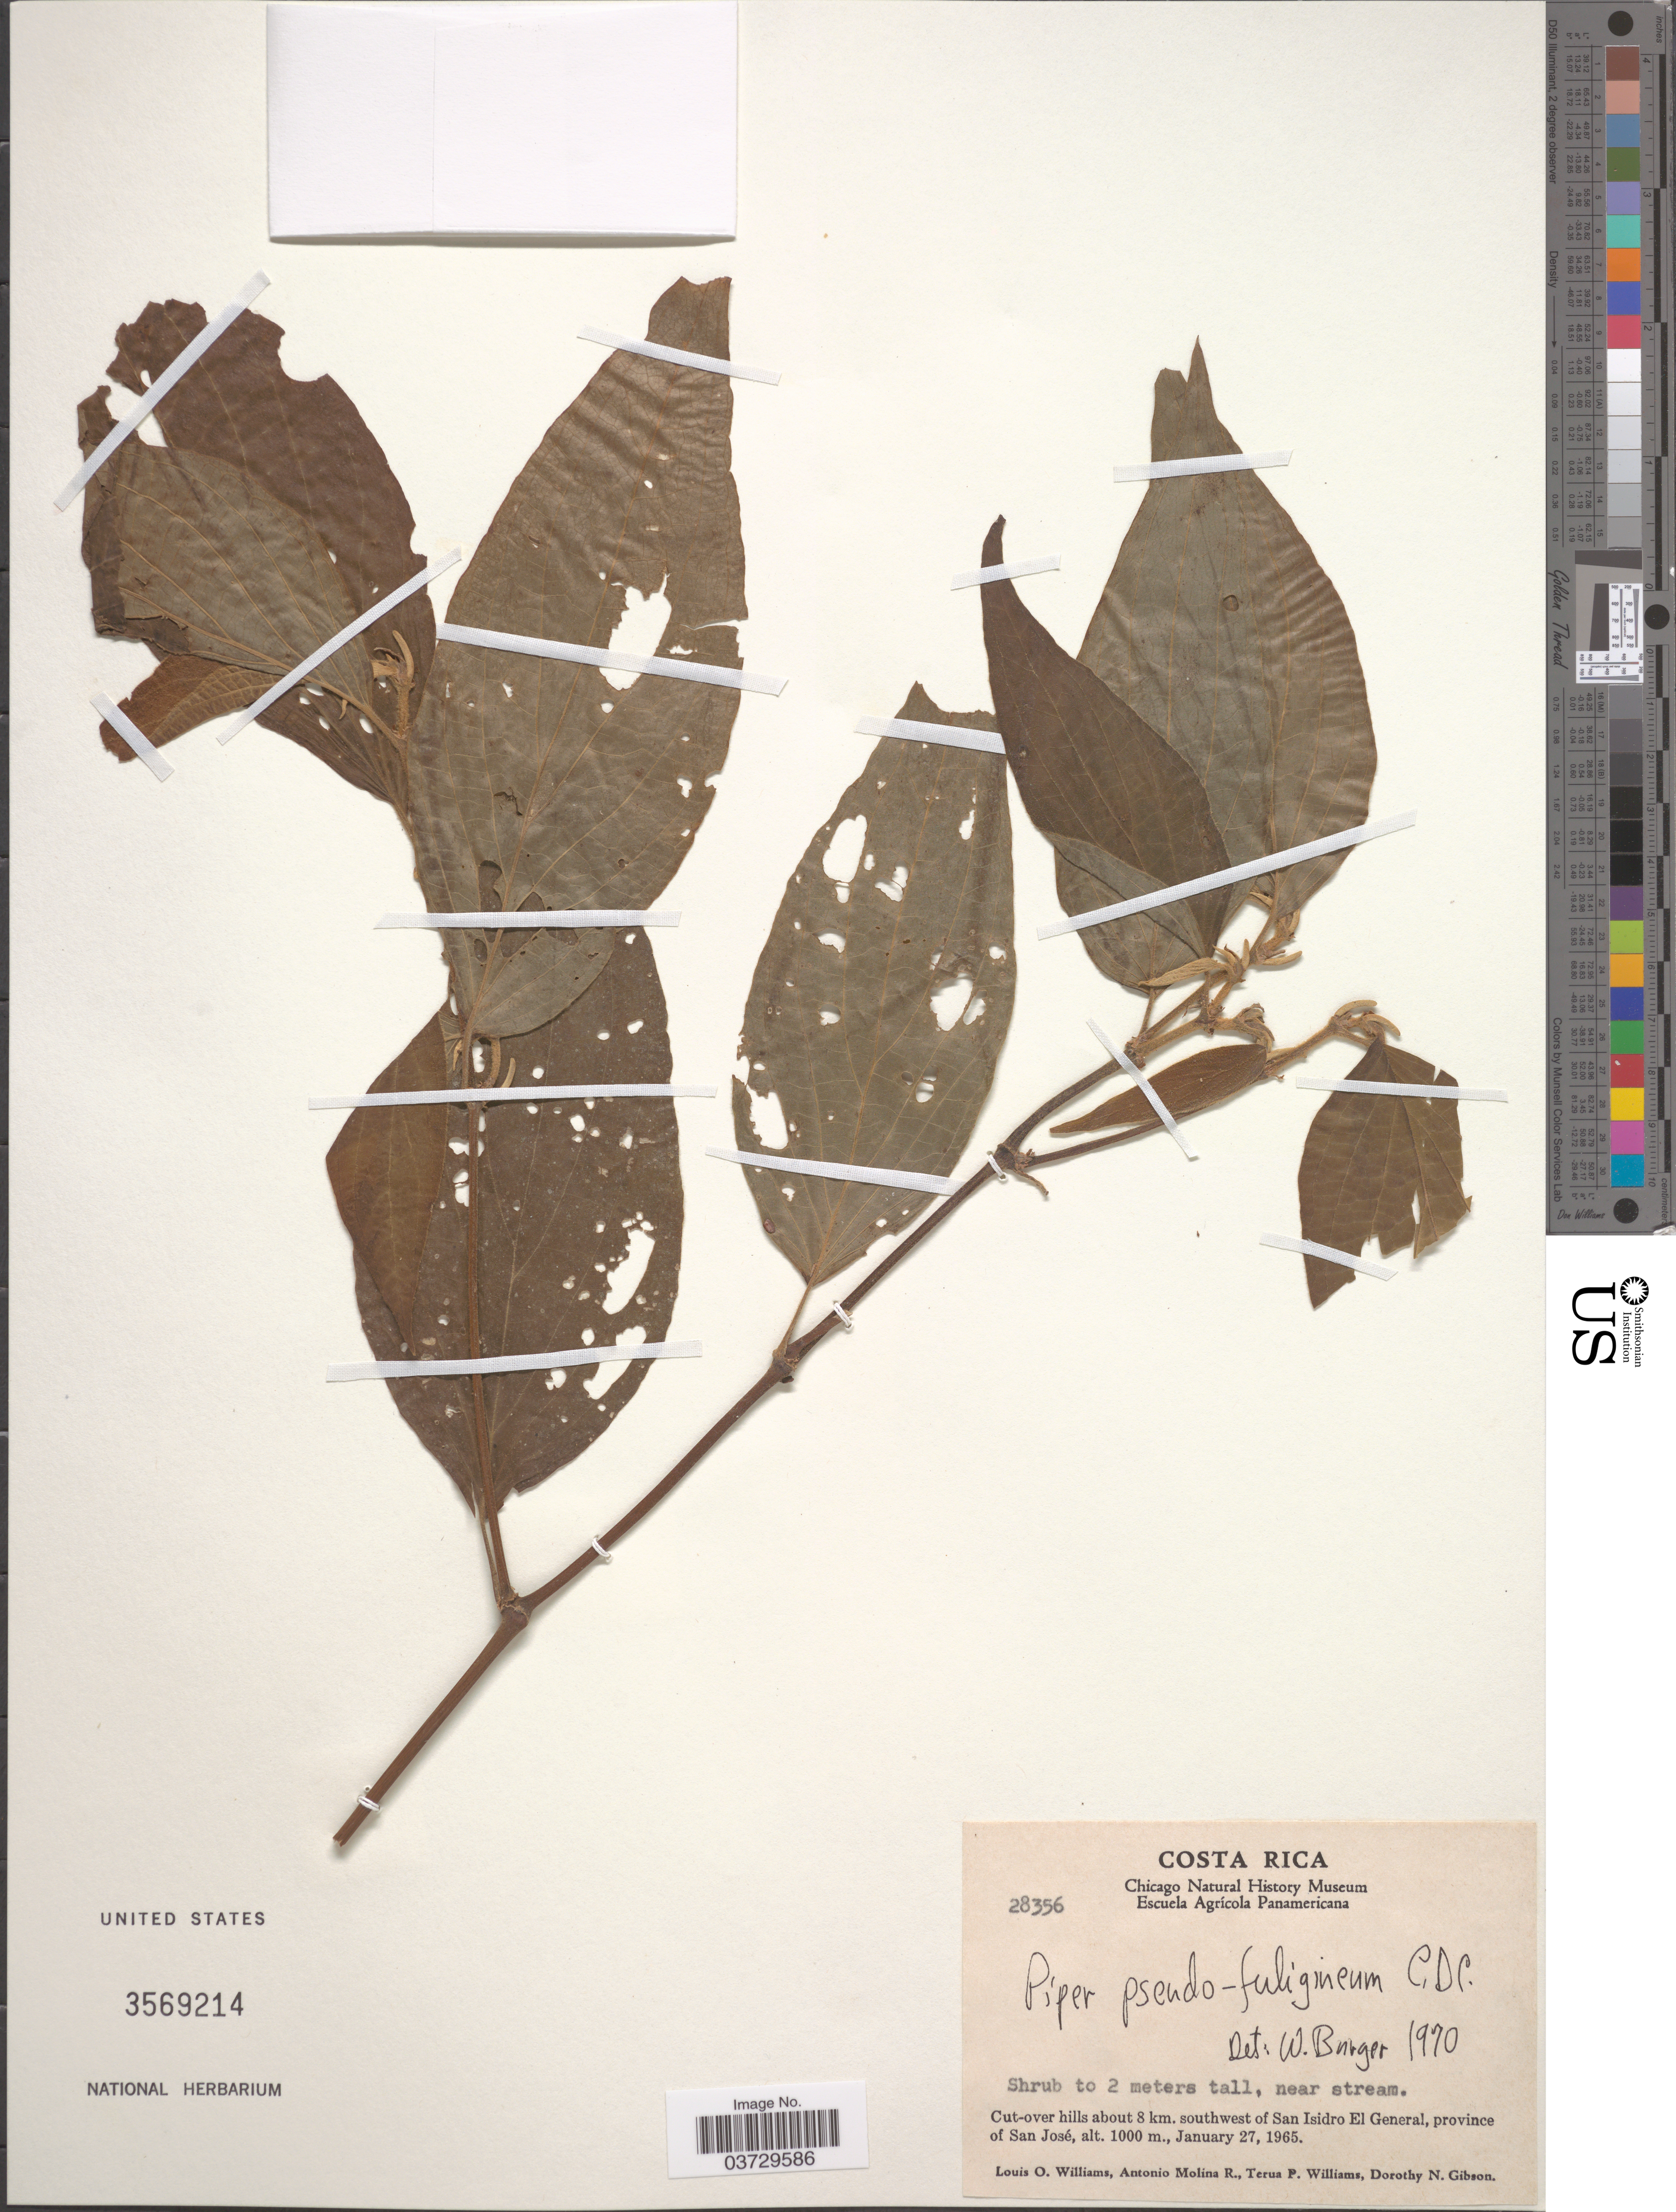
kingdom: Plantae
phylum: Tracheophyta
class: Magnoliopsida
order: Piperales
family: Piperaceae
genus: Piper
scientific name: Piper pseudofuligineum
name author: C. DC.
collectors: L. O. Williams & A. Molina R.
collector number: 28356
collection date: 1965-01-27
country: Costa Rica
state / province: San José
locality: Cut-over hills about 8 km. southwest of San Isidro El General.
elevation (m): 1000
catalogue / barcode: US 3569214